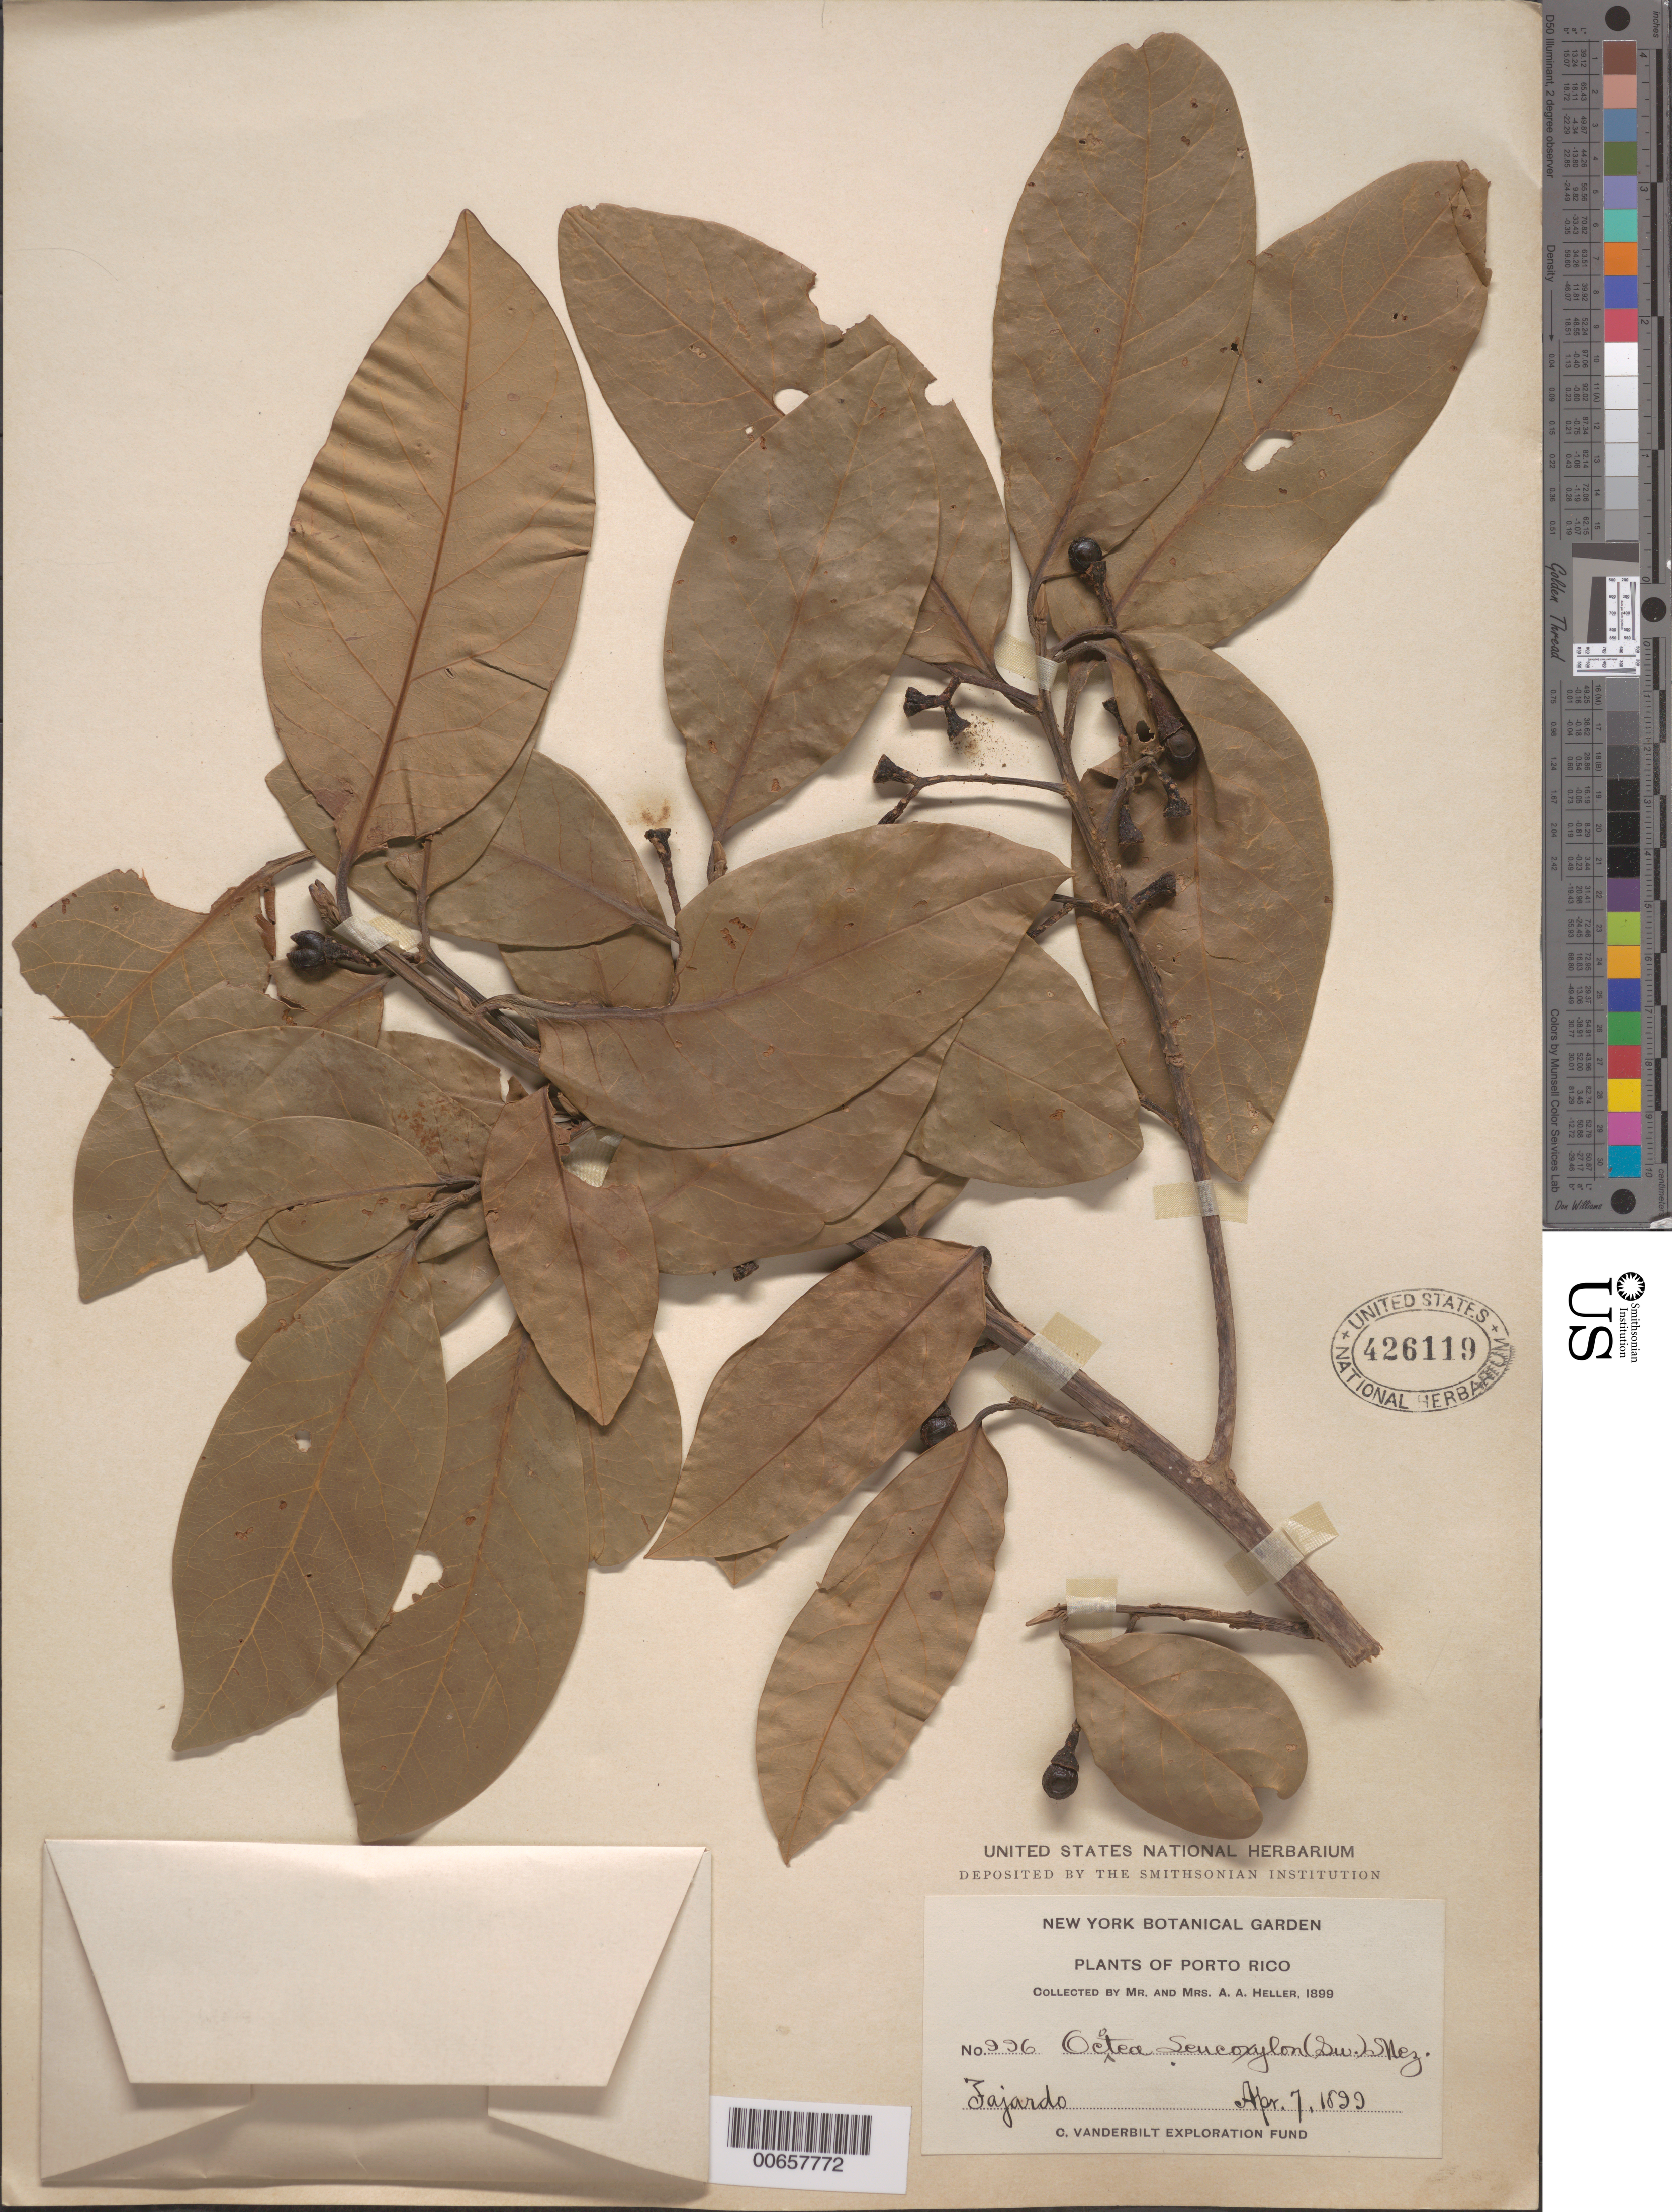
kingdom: Plantae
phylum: Tracheophyta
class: Magnoliopsida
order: Laurales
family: Lauraceae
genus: Ocotea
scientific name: Ocotea leucoxylon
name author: (Sw.) Laness.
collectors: A. A. Heller & -- Heller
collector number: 996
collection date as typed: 07 Apr 1899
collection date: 1899-04-07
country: Puerto Rico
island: Greater Antilles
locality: Fajardo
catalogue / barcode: US 426119